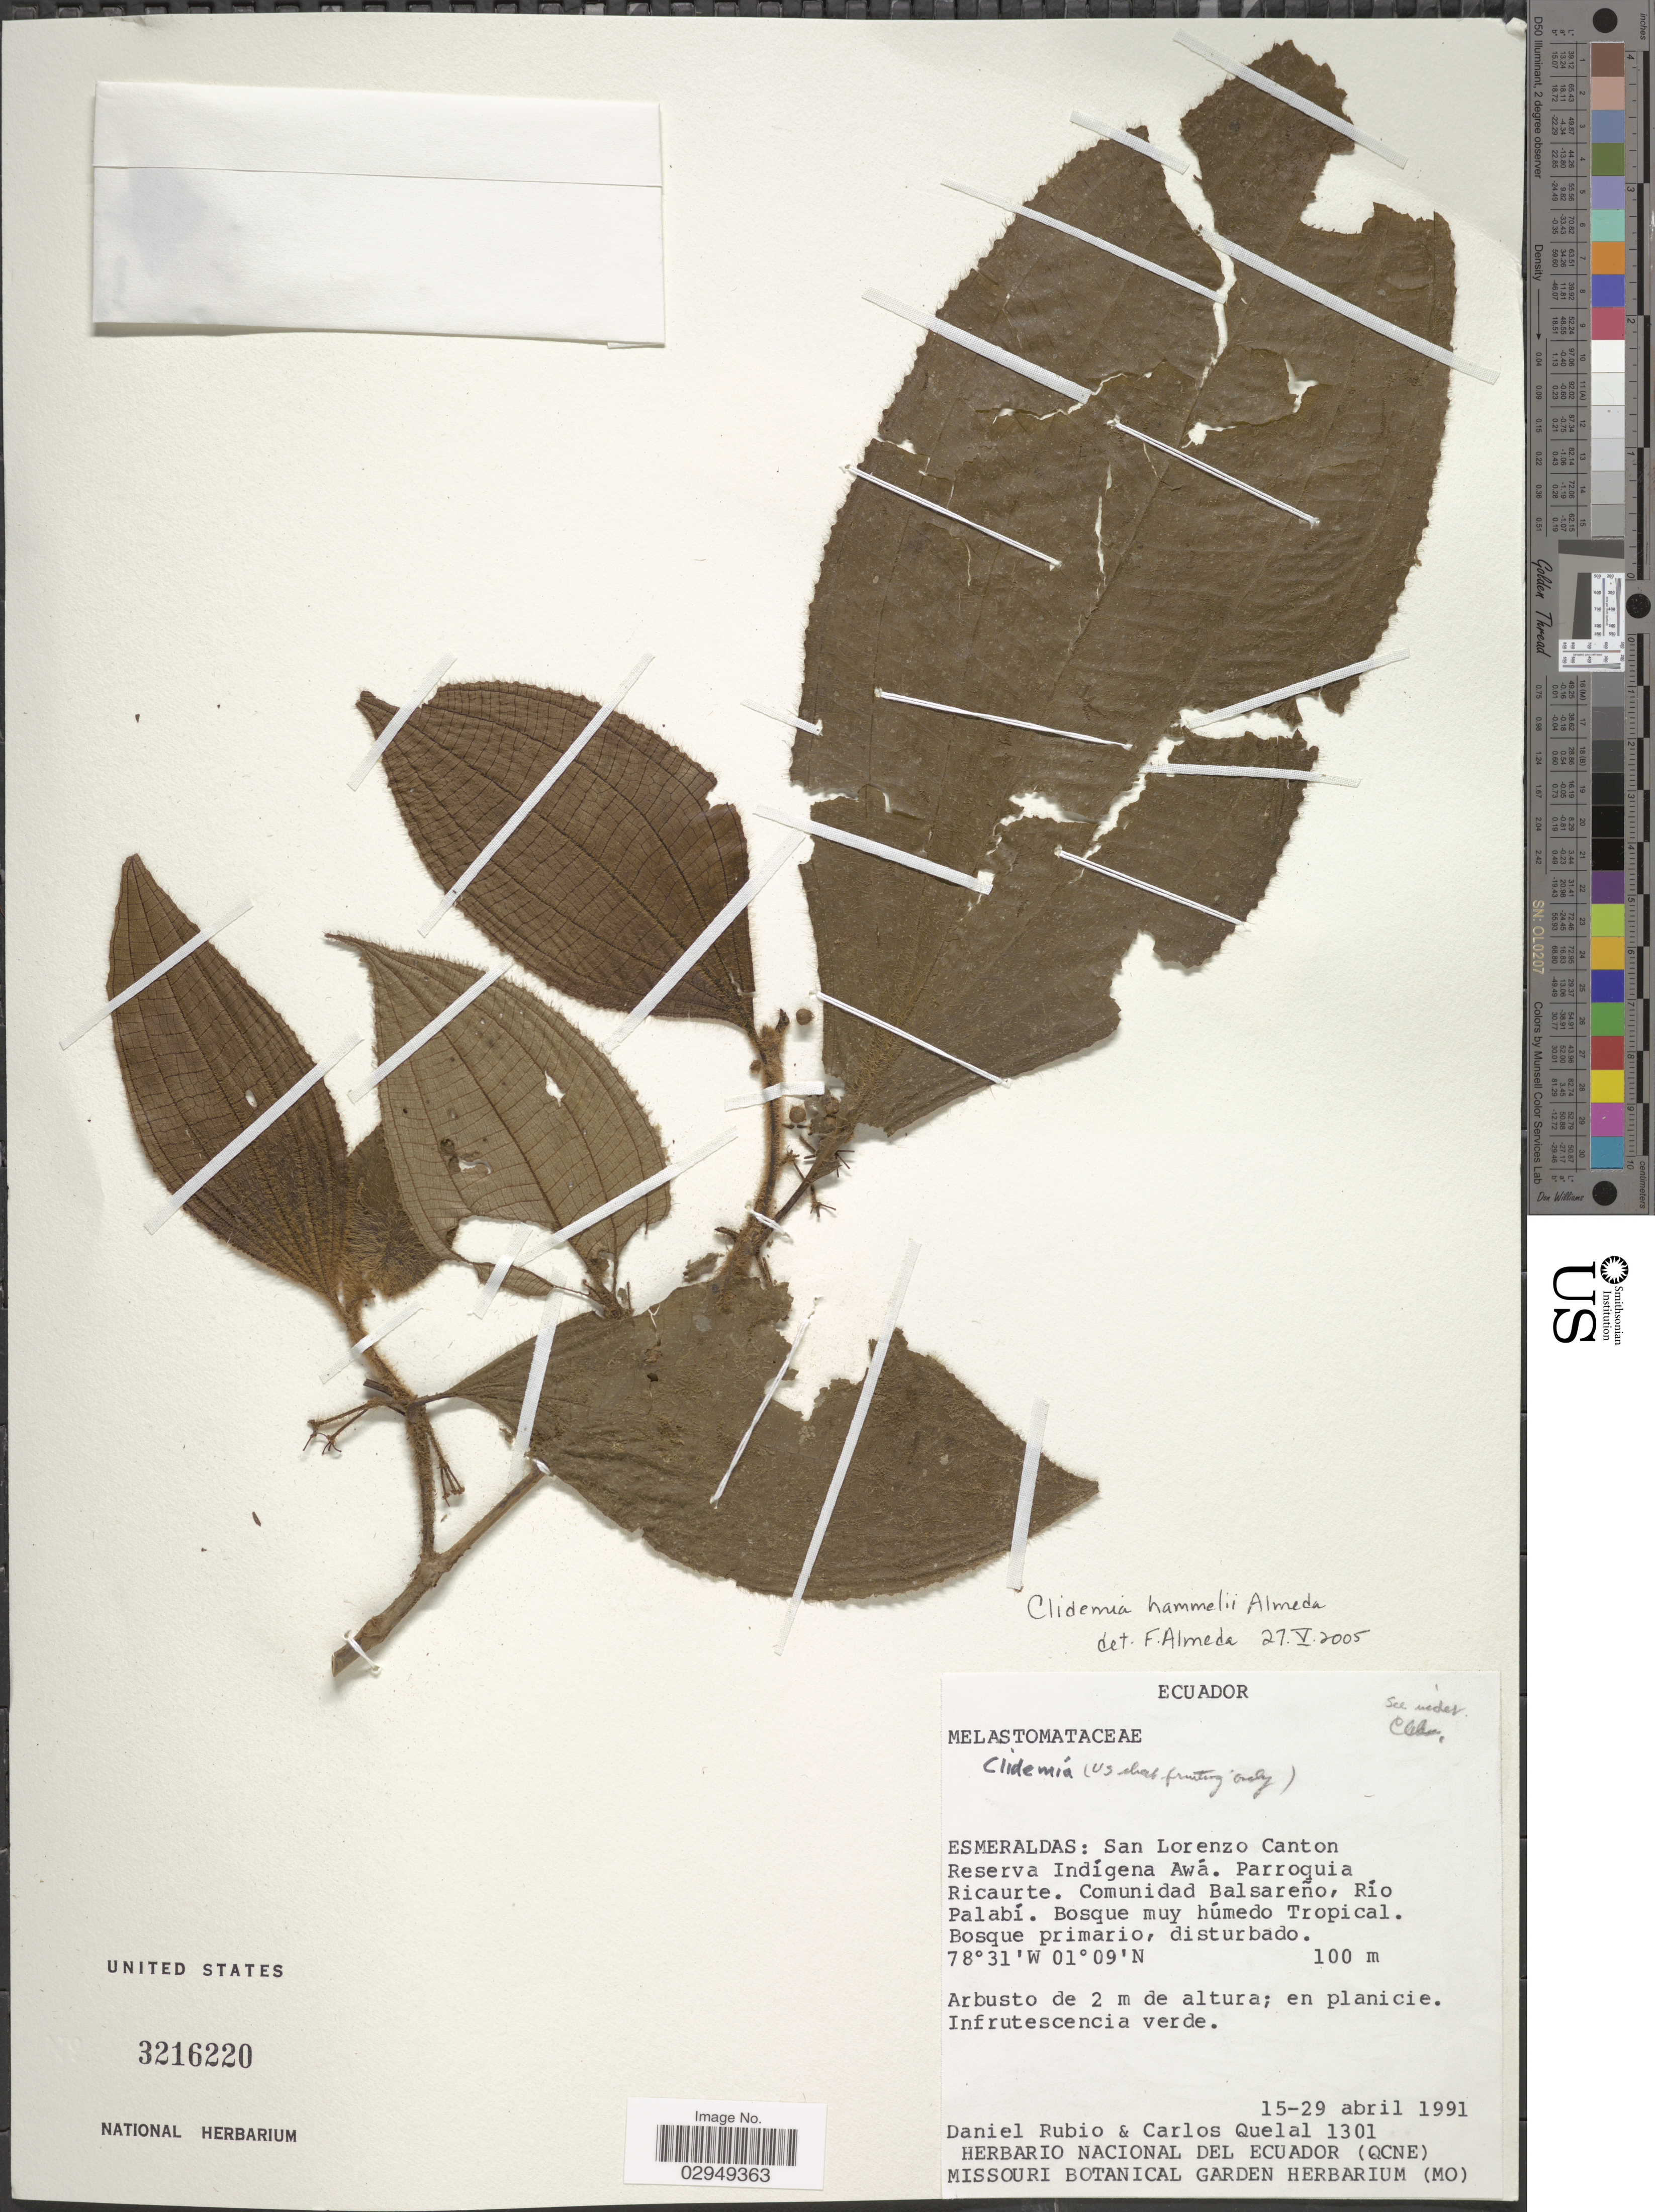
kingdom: Plantae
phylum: Tracheophyta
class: Magnoliopsida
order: Myrtales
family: Melastomataceae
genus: Clidemia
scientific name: Clidemia hammelii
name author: Almeda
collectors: D. Rubio & C. Quelal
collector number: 1301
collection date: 1991-04-15/1991-04-29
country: Ecuador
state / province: Esmeraldas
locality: Esmeraldas: San Lorenzo Canton. Reserva Indígena Awá. Parroguia Ricaurte. Comunidad Balsareño, Río Palabí.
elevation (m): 100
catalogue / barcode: US 3216220